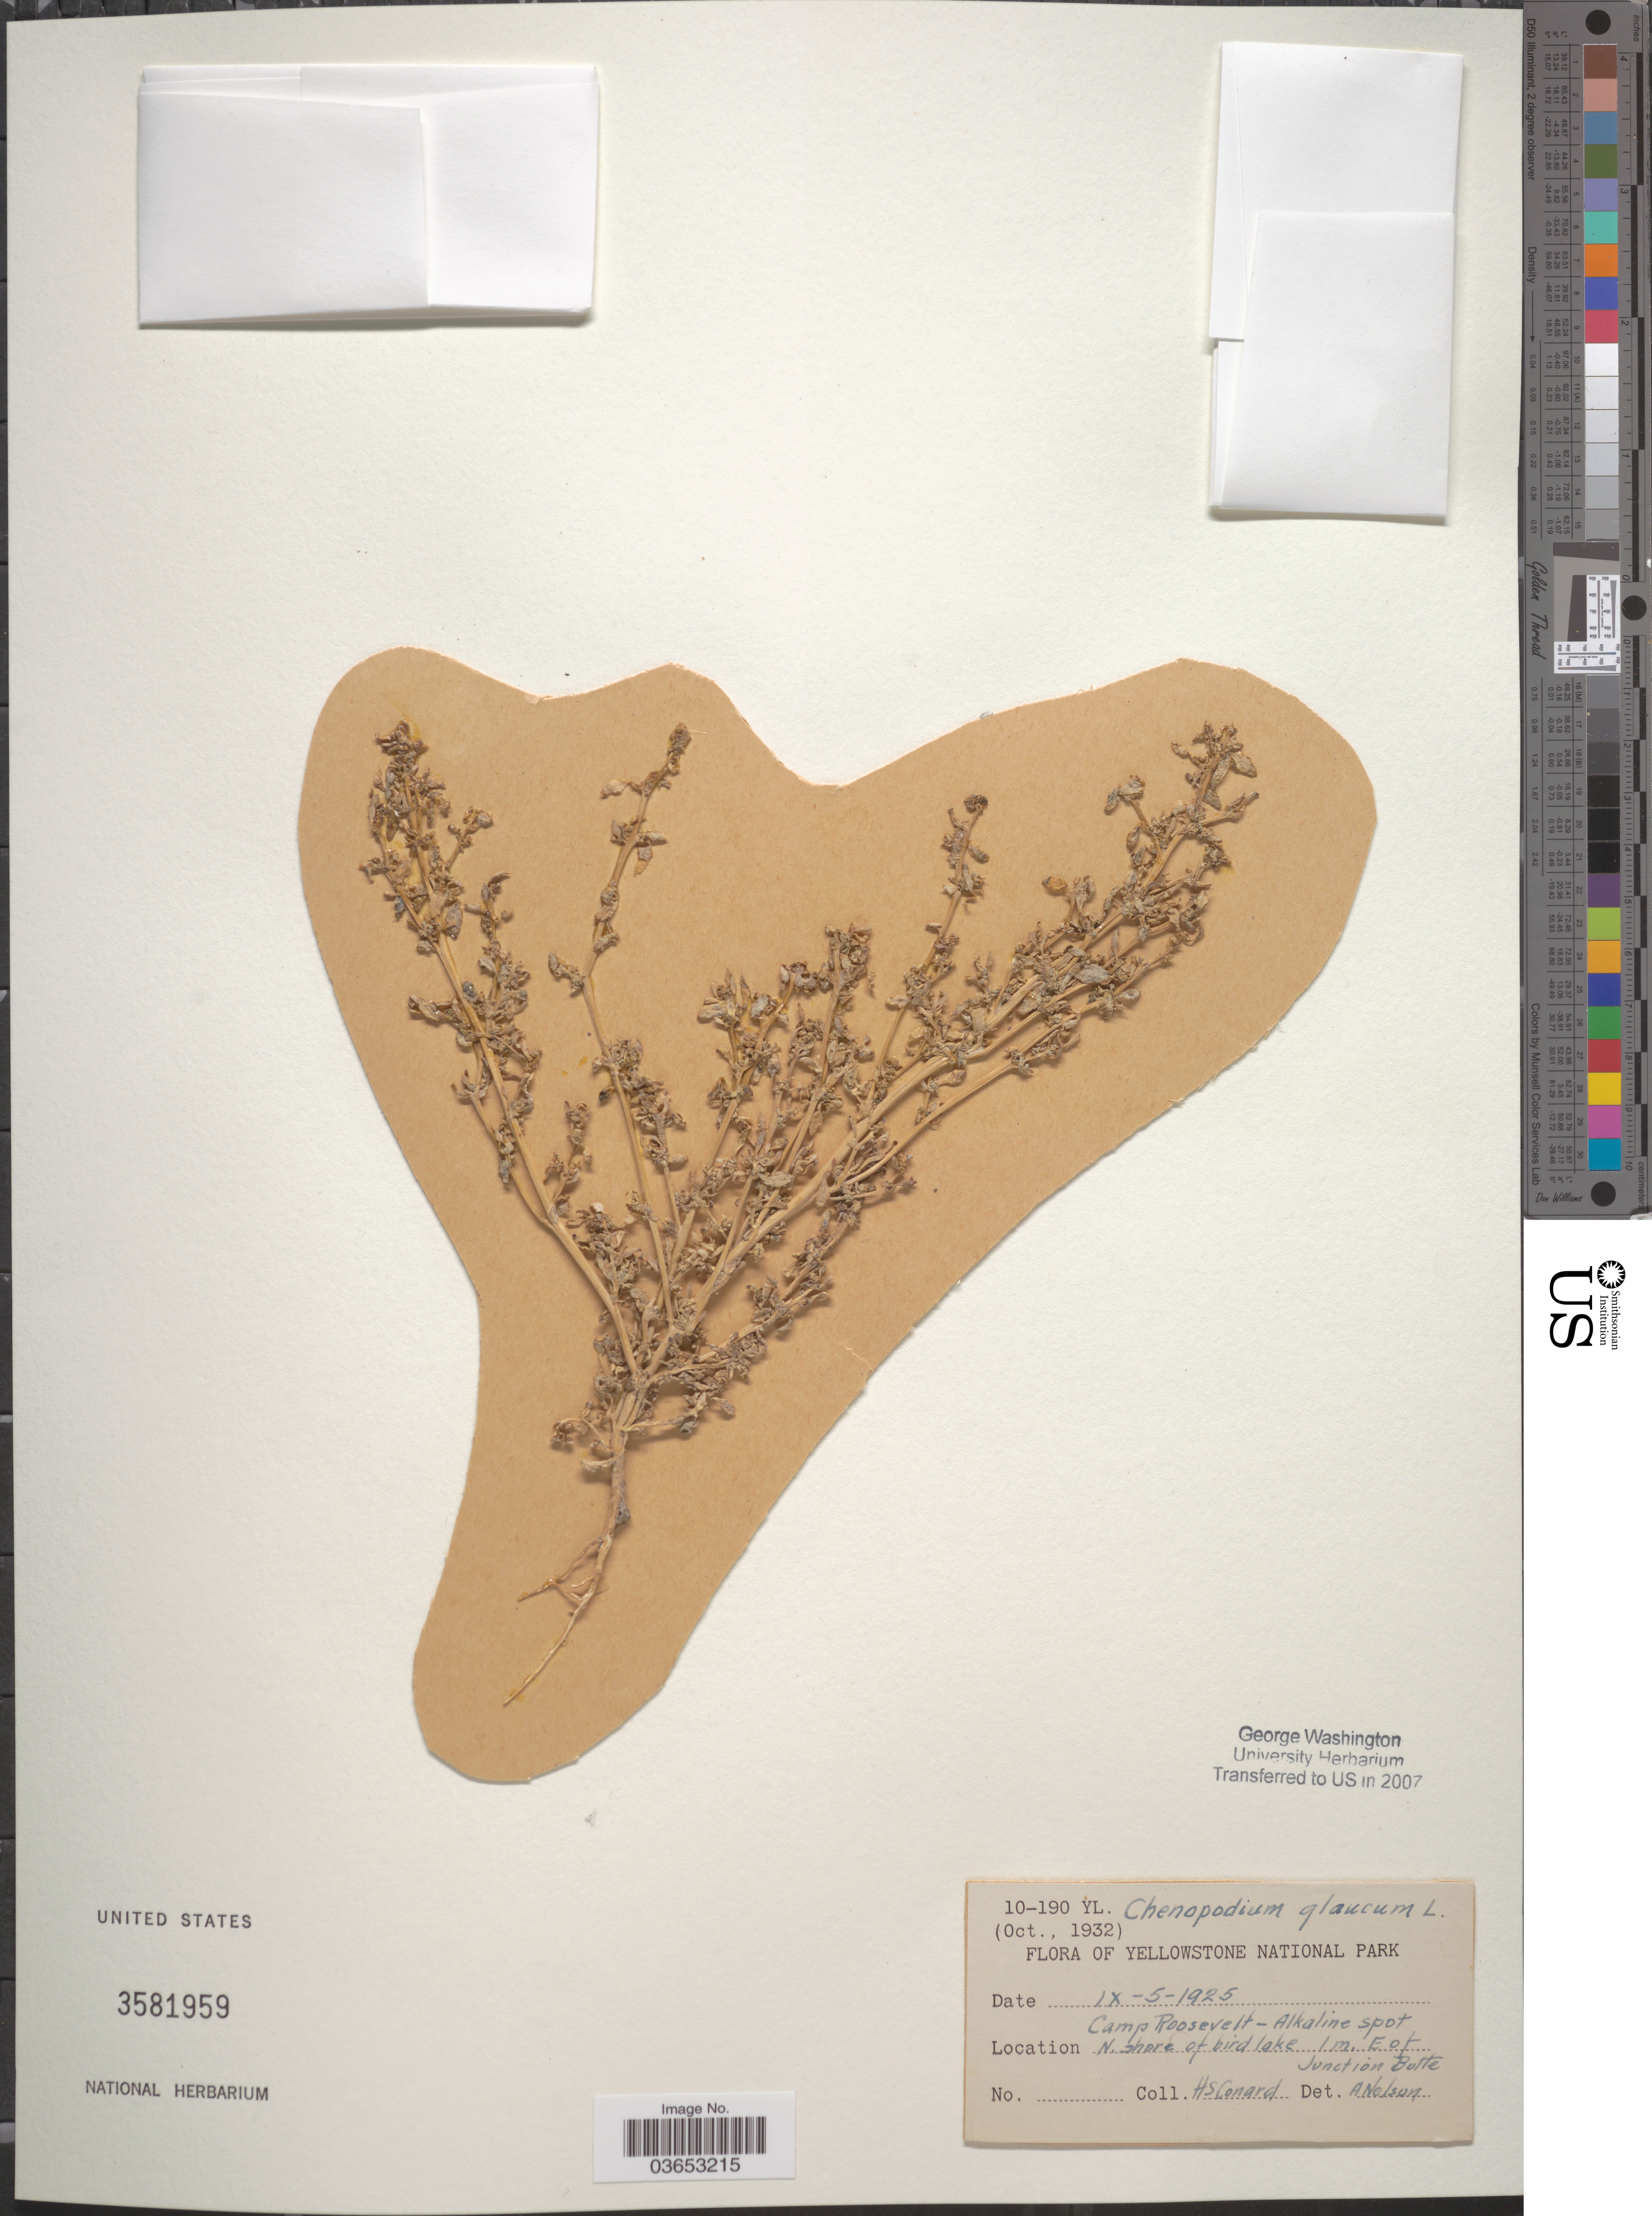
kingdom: Plantae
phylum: Tracheophyta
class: Magnoliopsida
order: Caryophyllales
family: Amaranthaceae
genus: Chenopodium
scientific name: Chenopodium glaucum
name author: L.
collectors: H. S. Conard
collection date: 1925-09-05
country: United States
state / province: Wyoming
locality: Yellowstone National Park. Camp Roosevelt - Alkaline spot N. shore of bird lake 1 m. E of Junction Butte.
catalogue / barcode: US 3581959